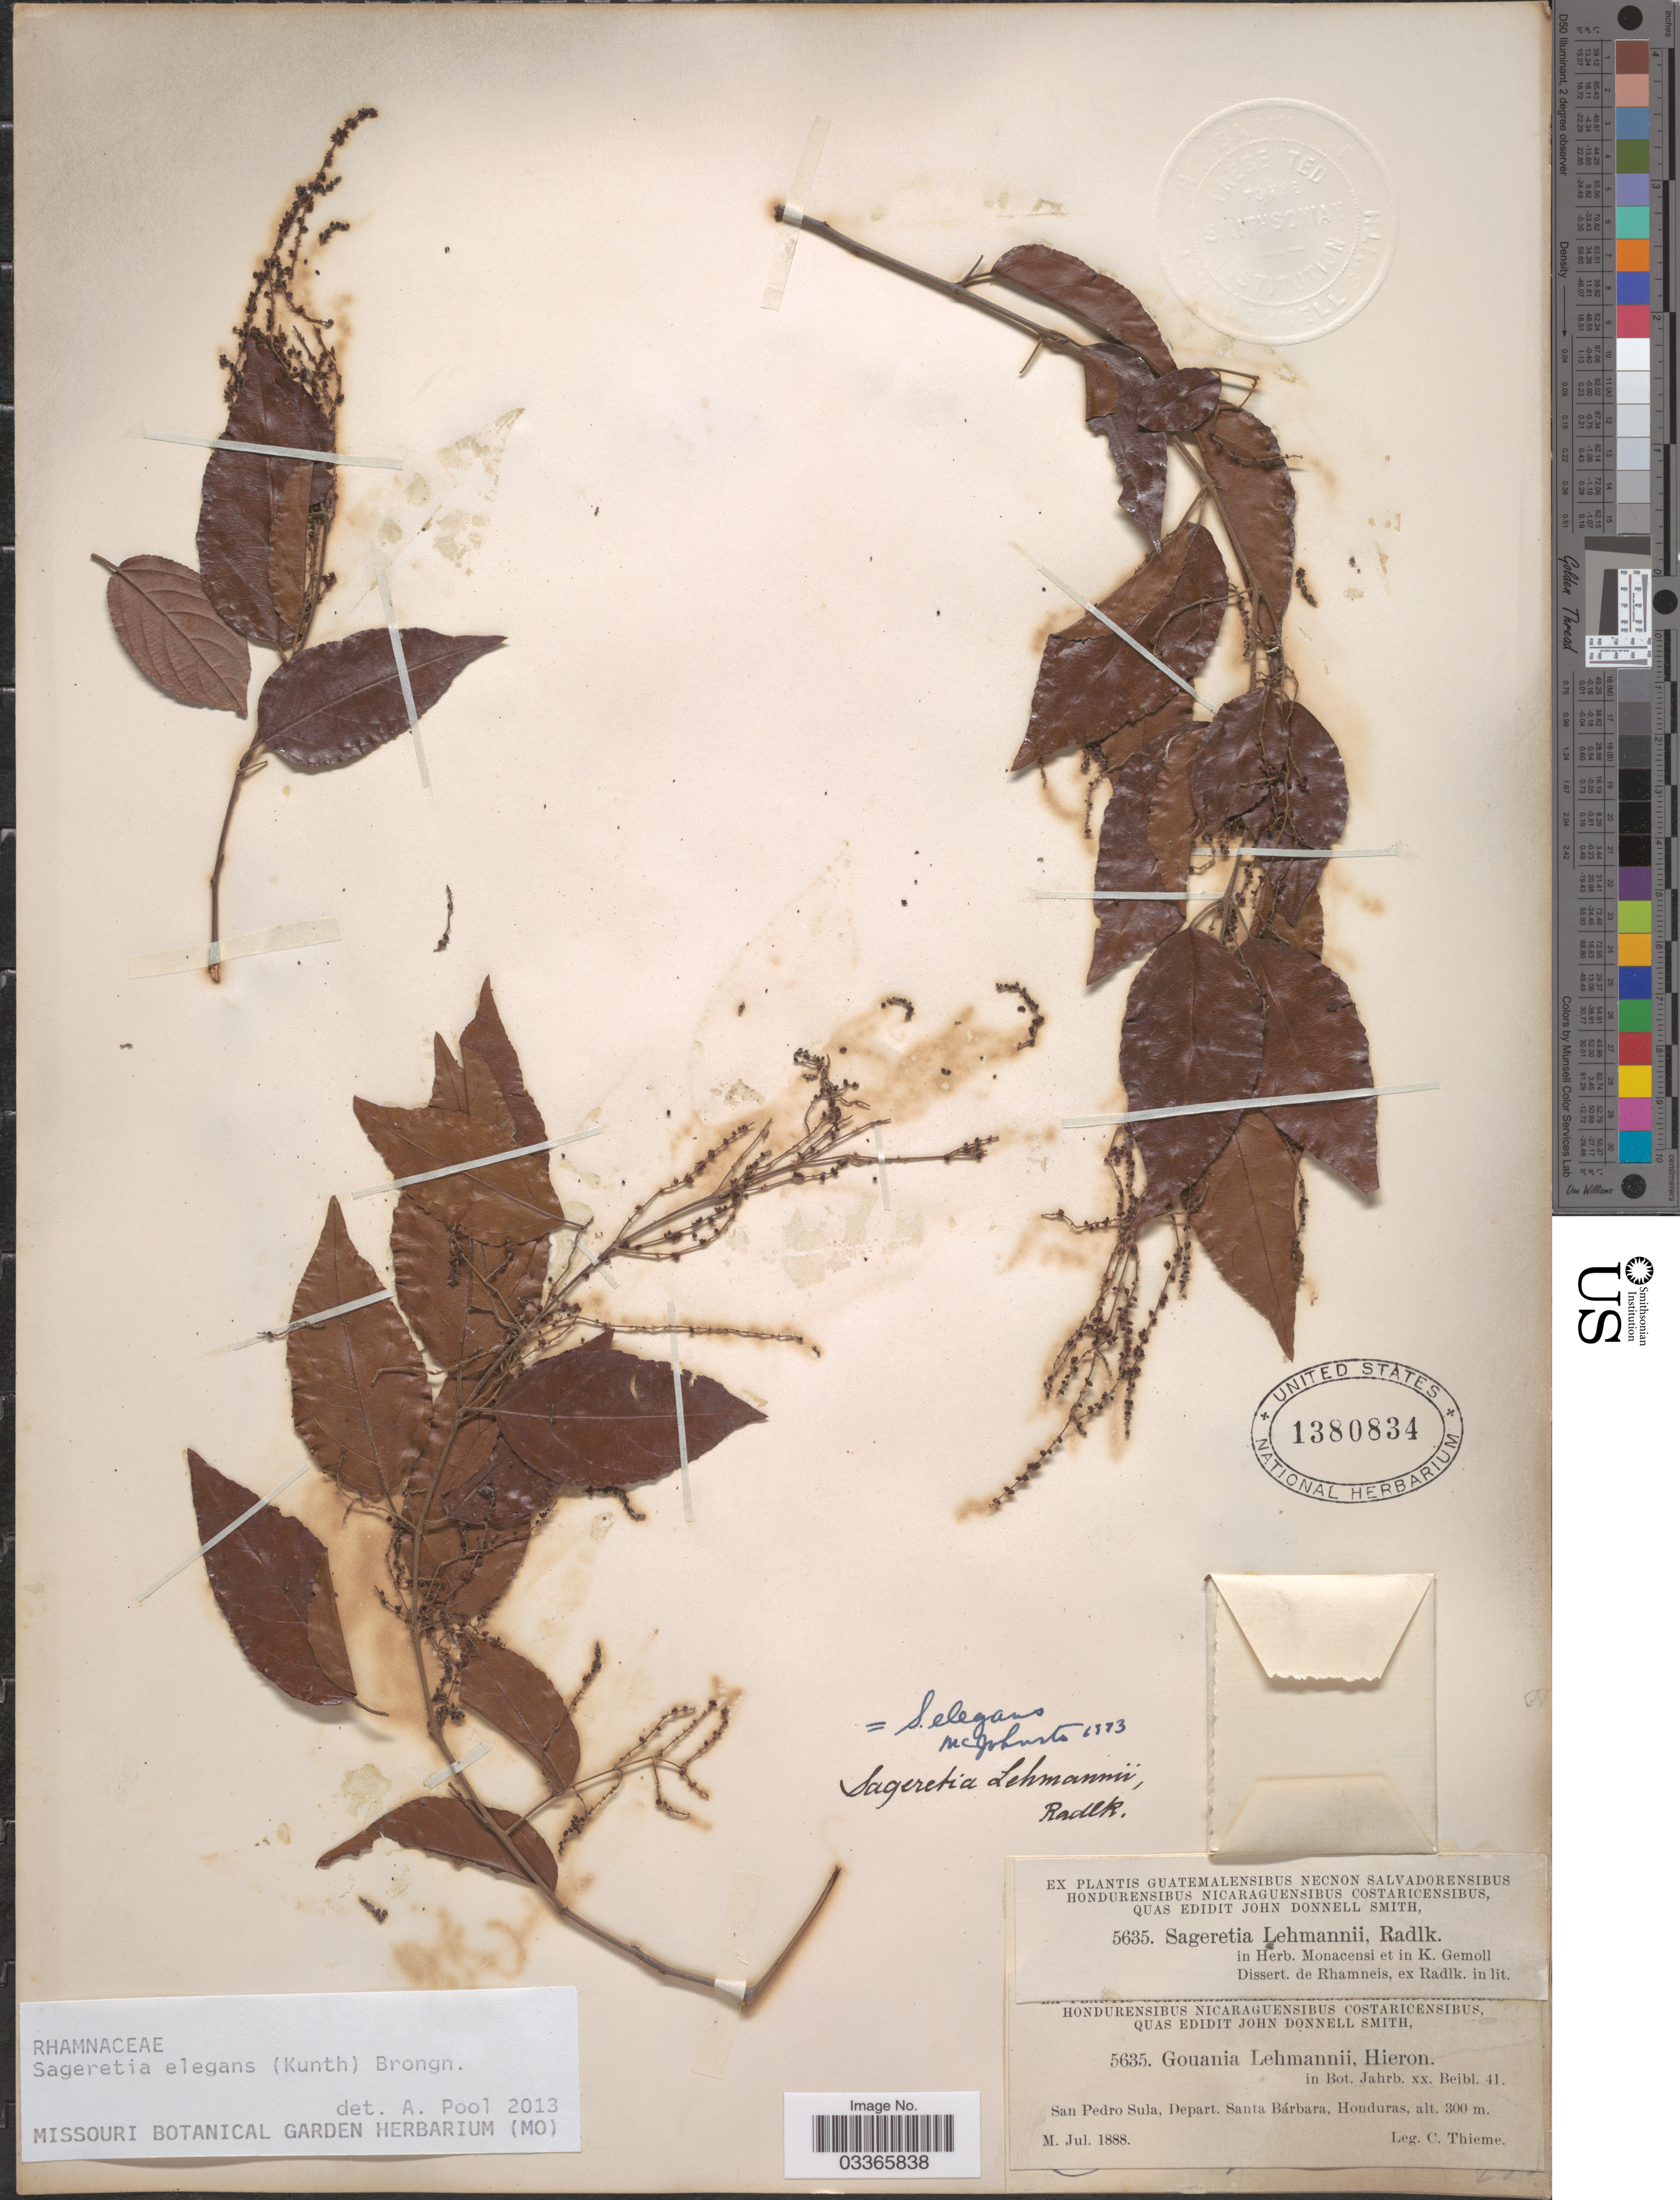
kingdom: Plantae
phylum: Tracheophyta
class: Magnoliopsida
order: Rosales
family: Rhamnaceae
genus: Sageretia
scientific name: Sageretia elegans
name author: (Kunth) Brongn.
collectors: C. Thieme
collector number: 5635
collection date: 1888-07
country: Honduras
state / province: Santa Bárbara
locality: San Pedro Sula, Depart. Santa Bárbara.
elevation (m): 300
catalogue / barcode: US 1380834